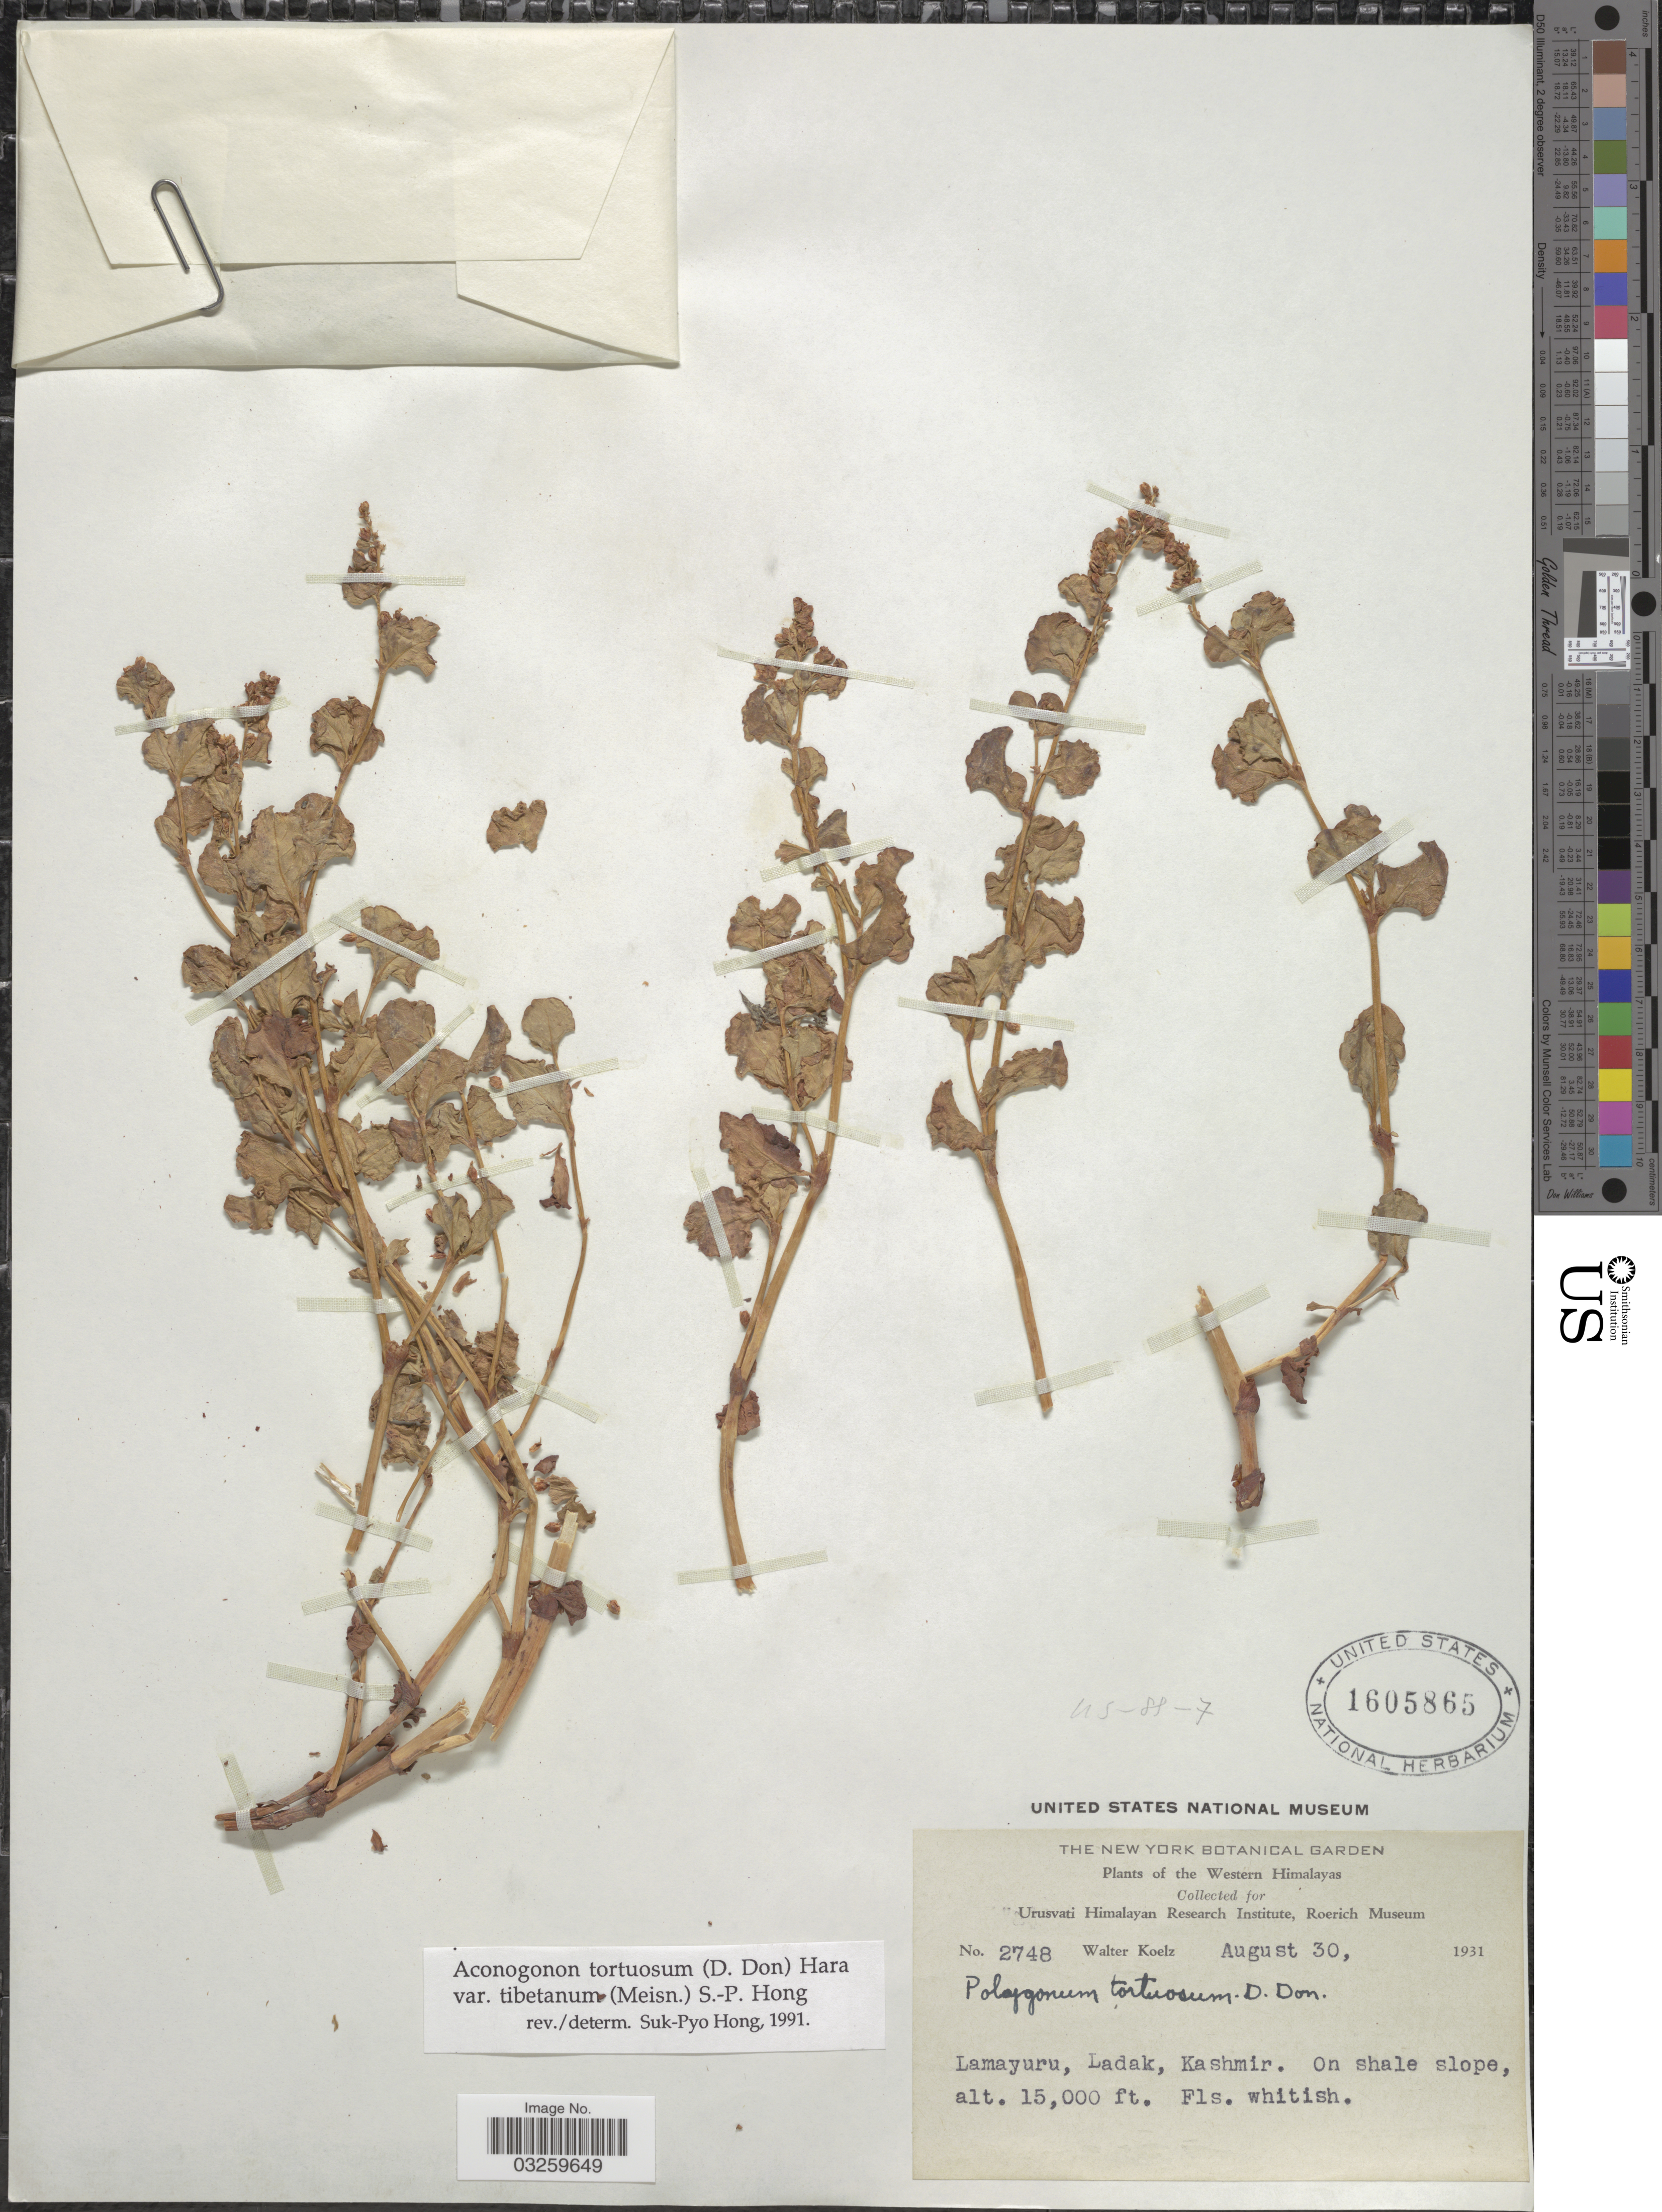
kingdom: Plantae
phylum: Tracheophyta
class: Magnoliopsida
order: Caryophyllales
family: Polygonaceae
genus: Koenigia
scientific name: Koenigia tortuosa var. tortuosa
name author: (D. Don) T.M. Schust. & Reveal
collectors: W. N. Koelz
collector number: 2748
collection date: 1931-08-30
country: India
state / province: Ladakh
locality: Western Himalayas. Lamayuru, Ladak, Kashmir.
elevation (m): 4572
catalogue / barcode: US 1605865